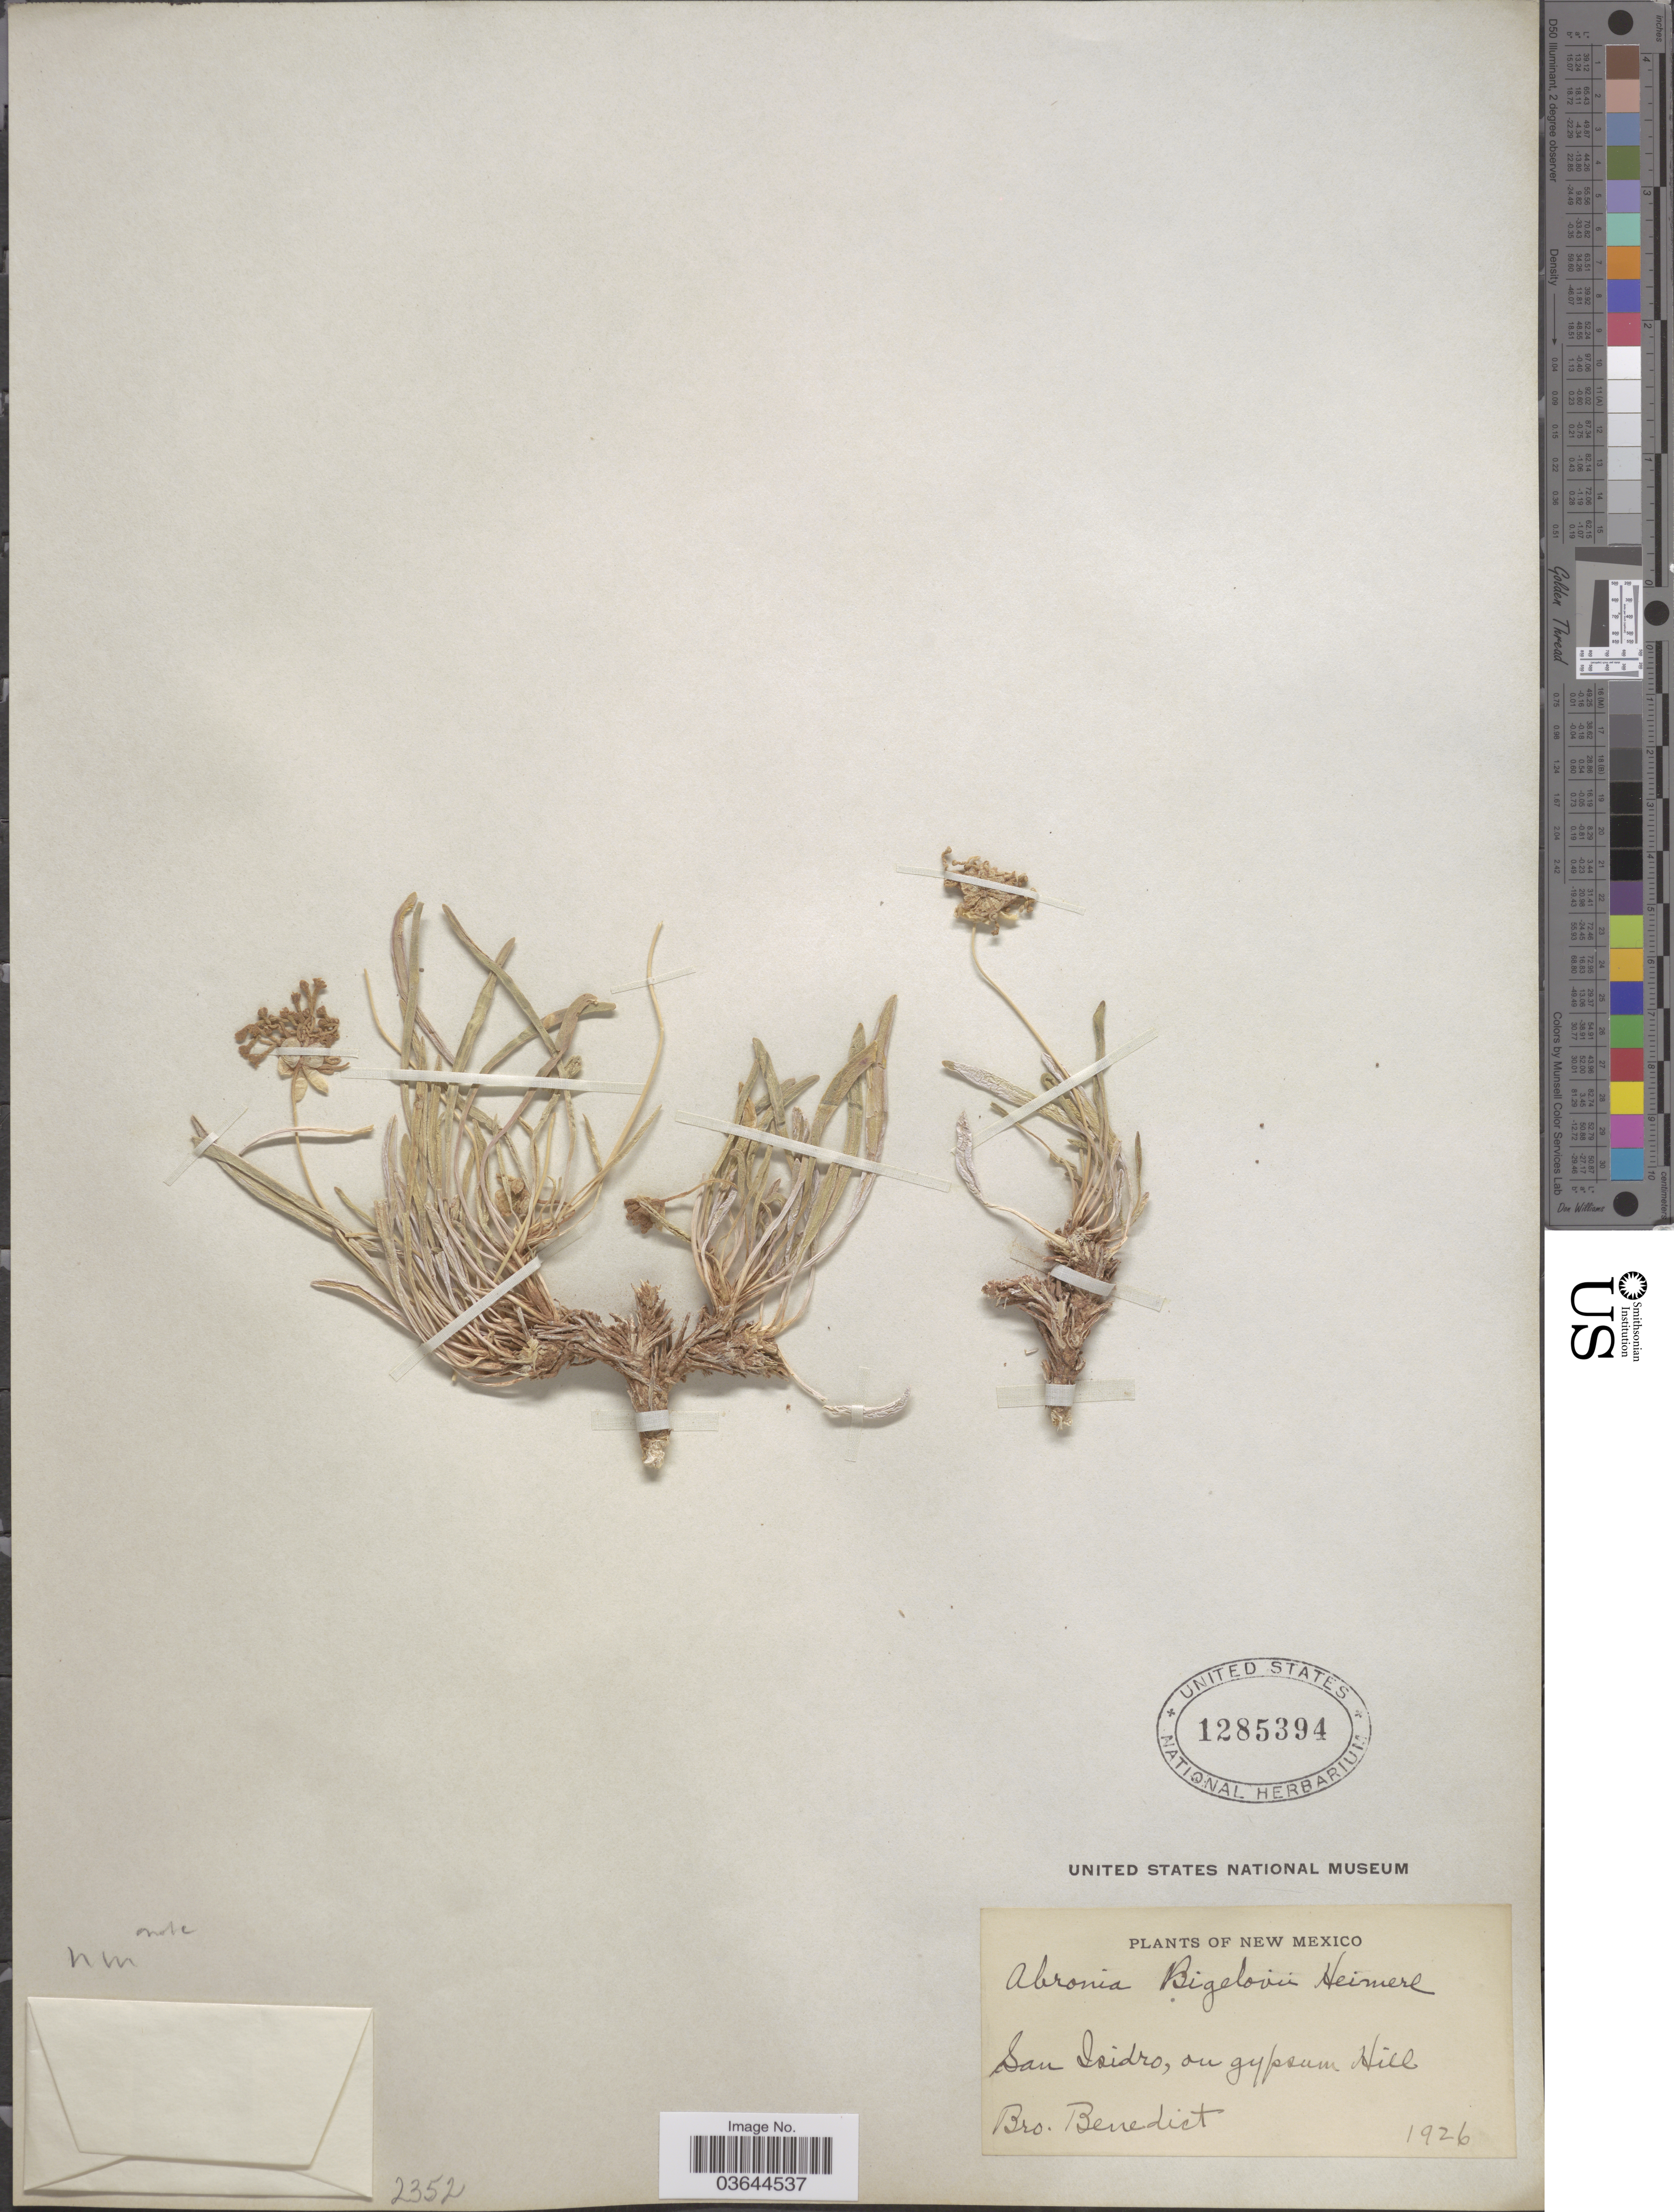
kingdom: Plantae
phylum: Tracheophyta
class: Magnoliopsida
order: Caryophyllales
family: Nyctaginaceae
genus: Abronia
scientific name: Abronia bigelovii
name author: Heimerl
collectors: B. Ayers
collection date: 1926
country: United States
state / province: New Mexico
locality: San Isidro, on gypsum Hill.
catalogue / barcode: US 1285394